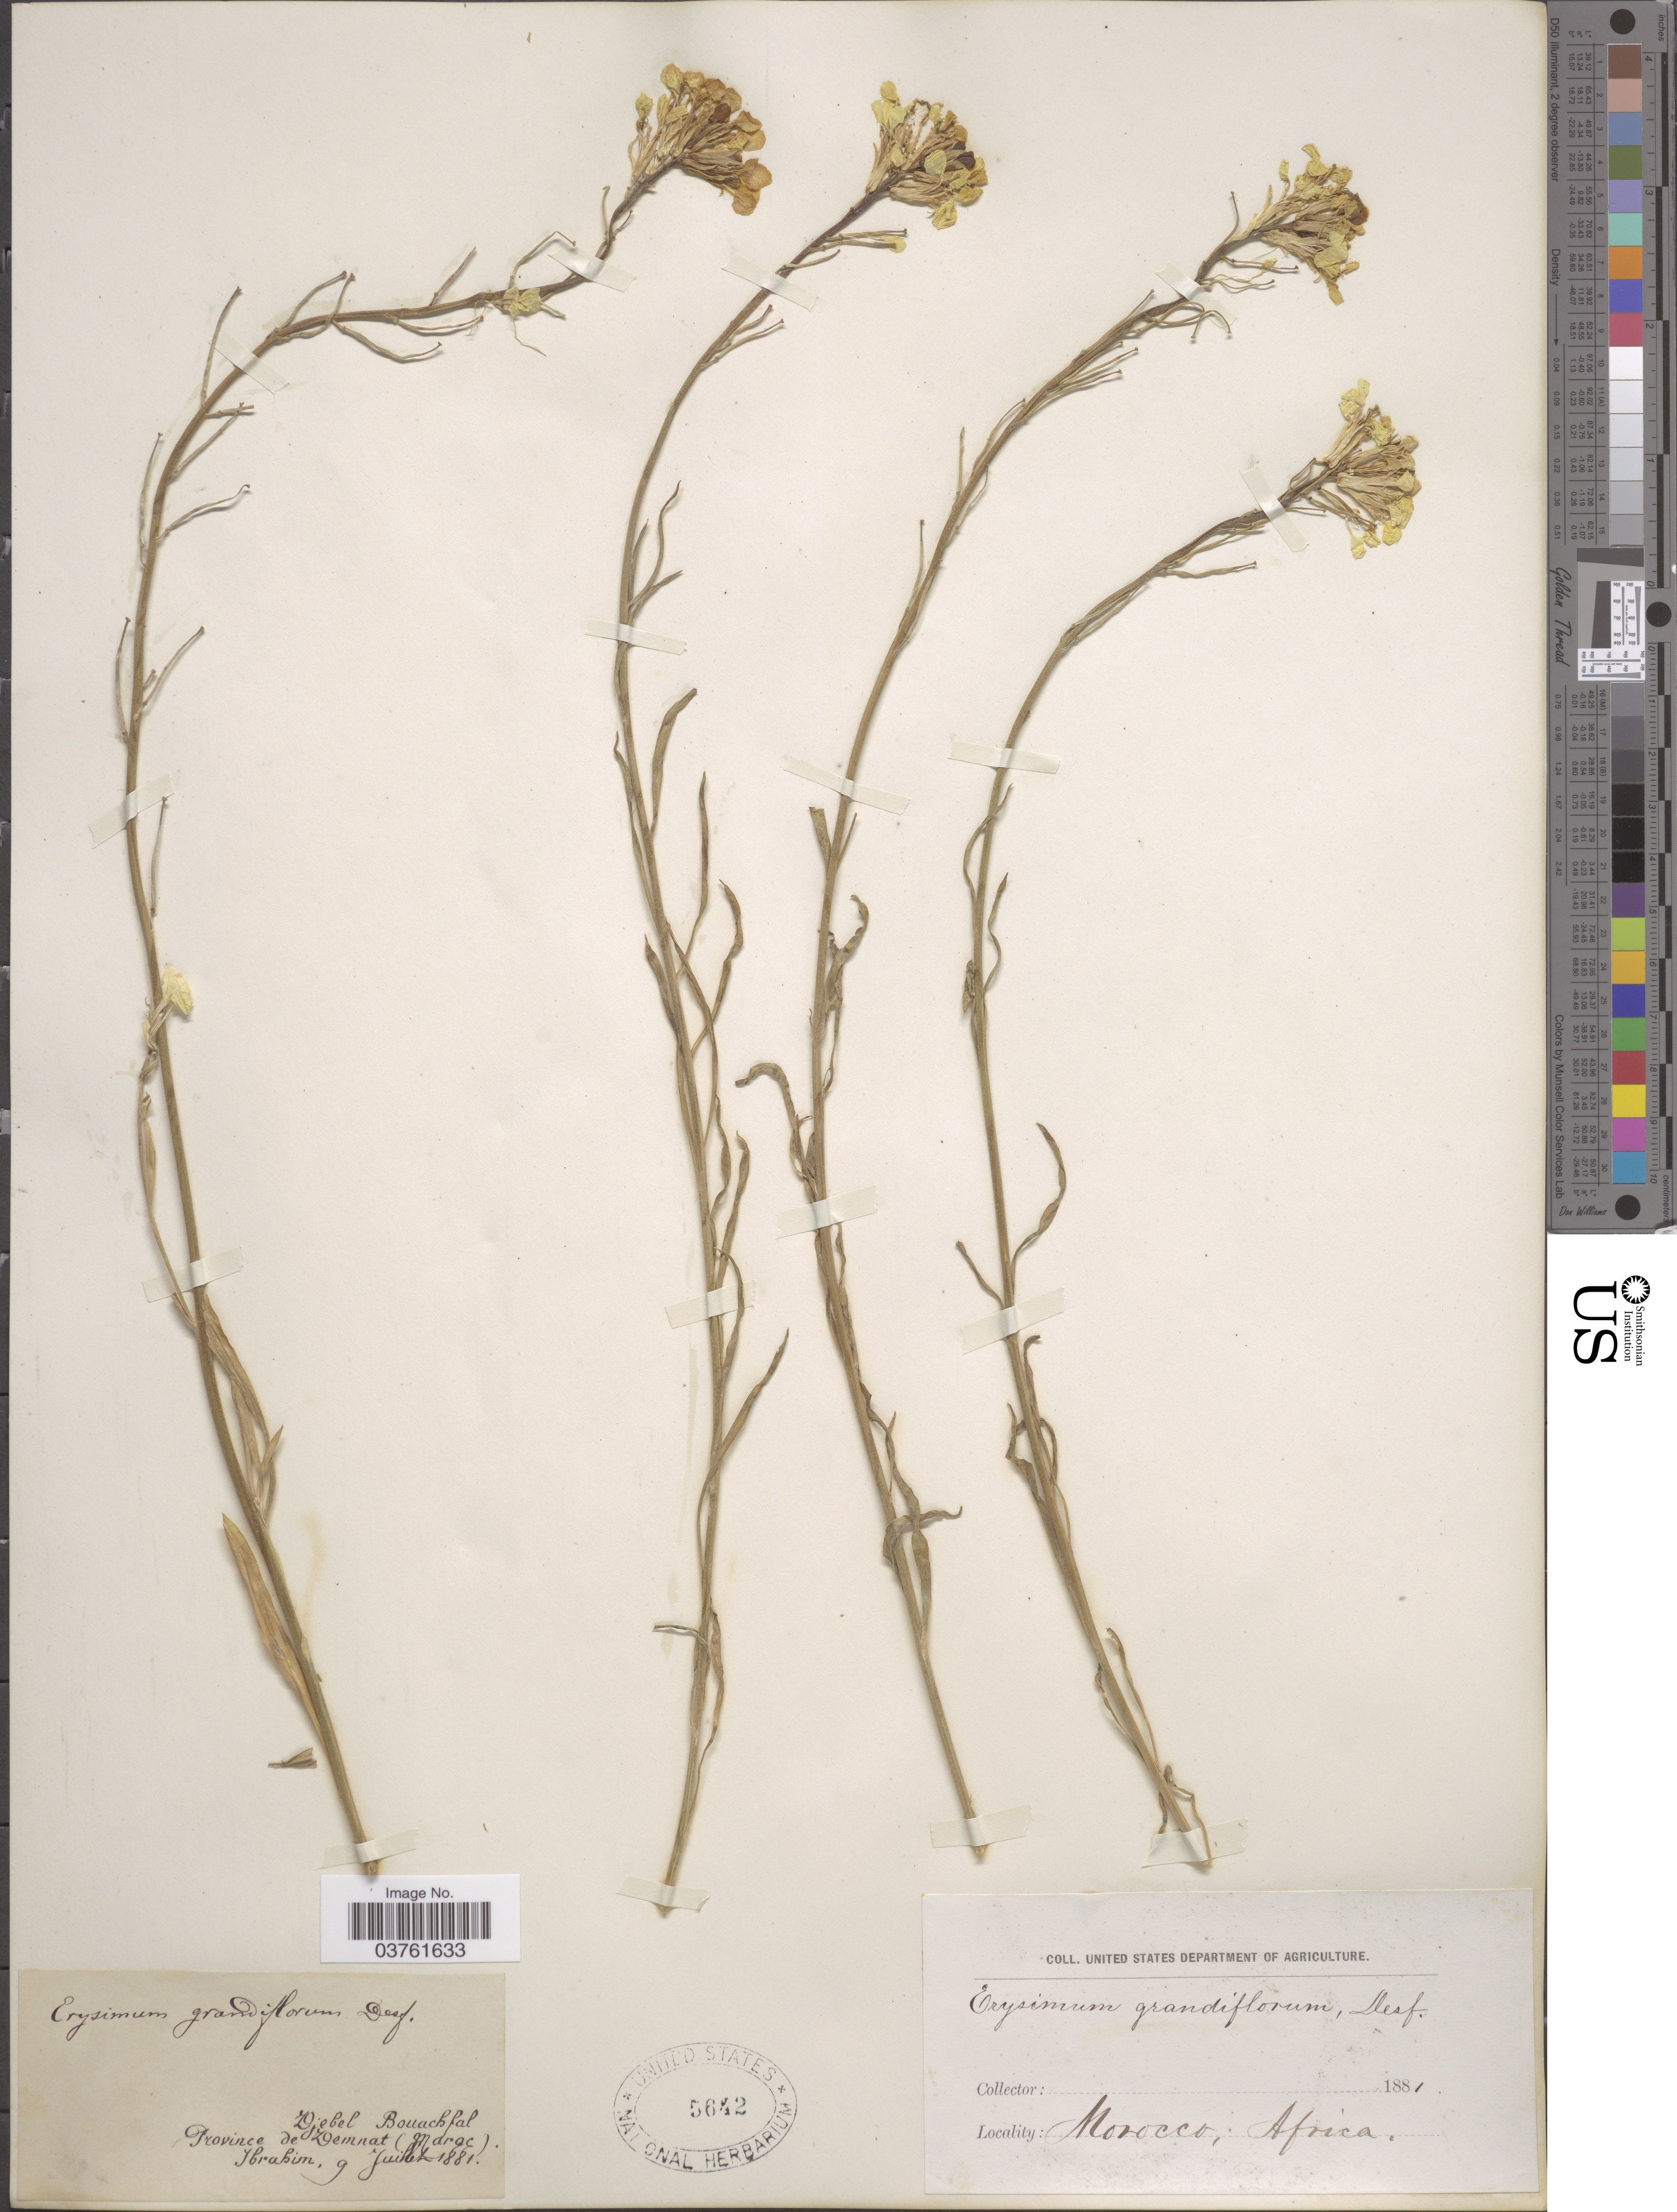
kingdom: Plantae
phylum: Tracheophyta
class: Magnoliopsida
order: Brassicales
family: Brassicaceae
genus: Erysimum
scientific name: Erysimum grandiflorum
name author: Desf.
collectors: -. Ibrahim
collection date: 1881-07-09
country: Morocco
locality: Province de Demnat. Djebel Bouachfal.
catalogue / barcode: US 5642